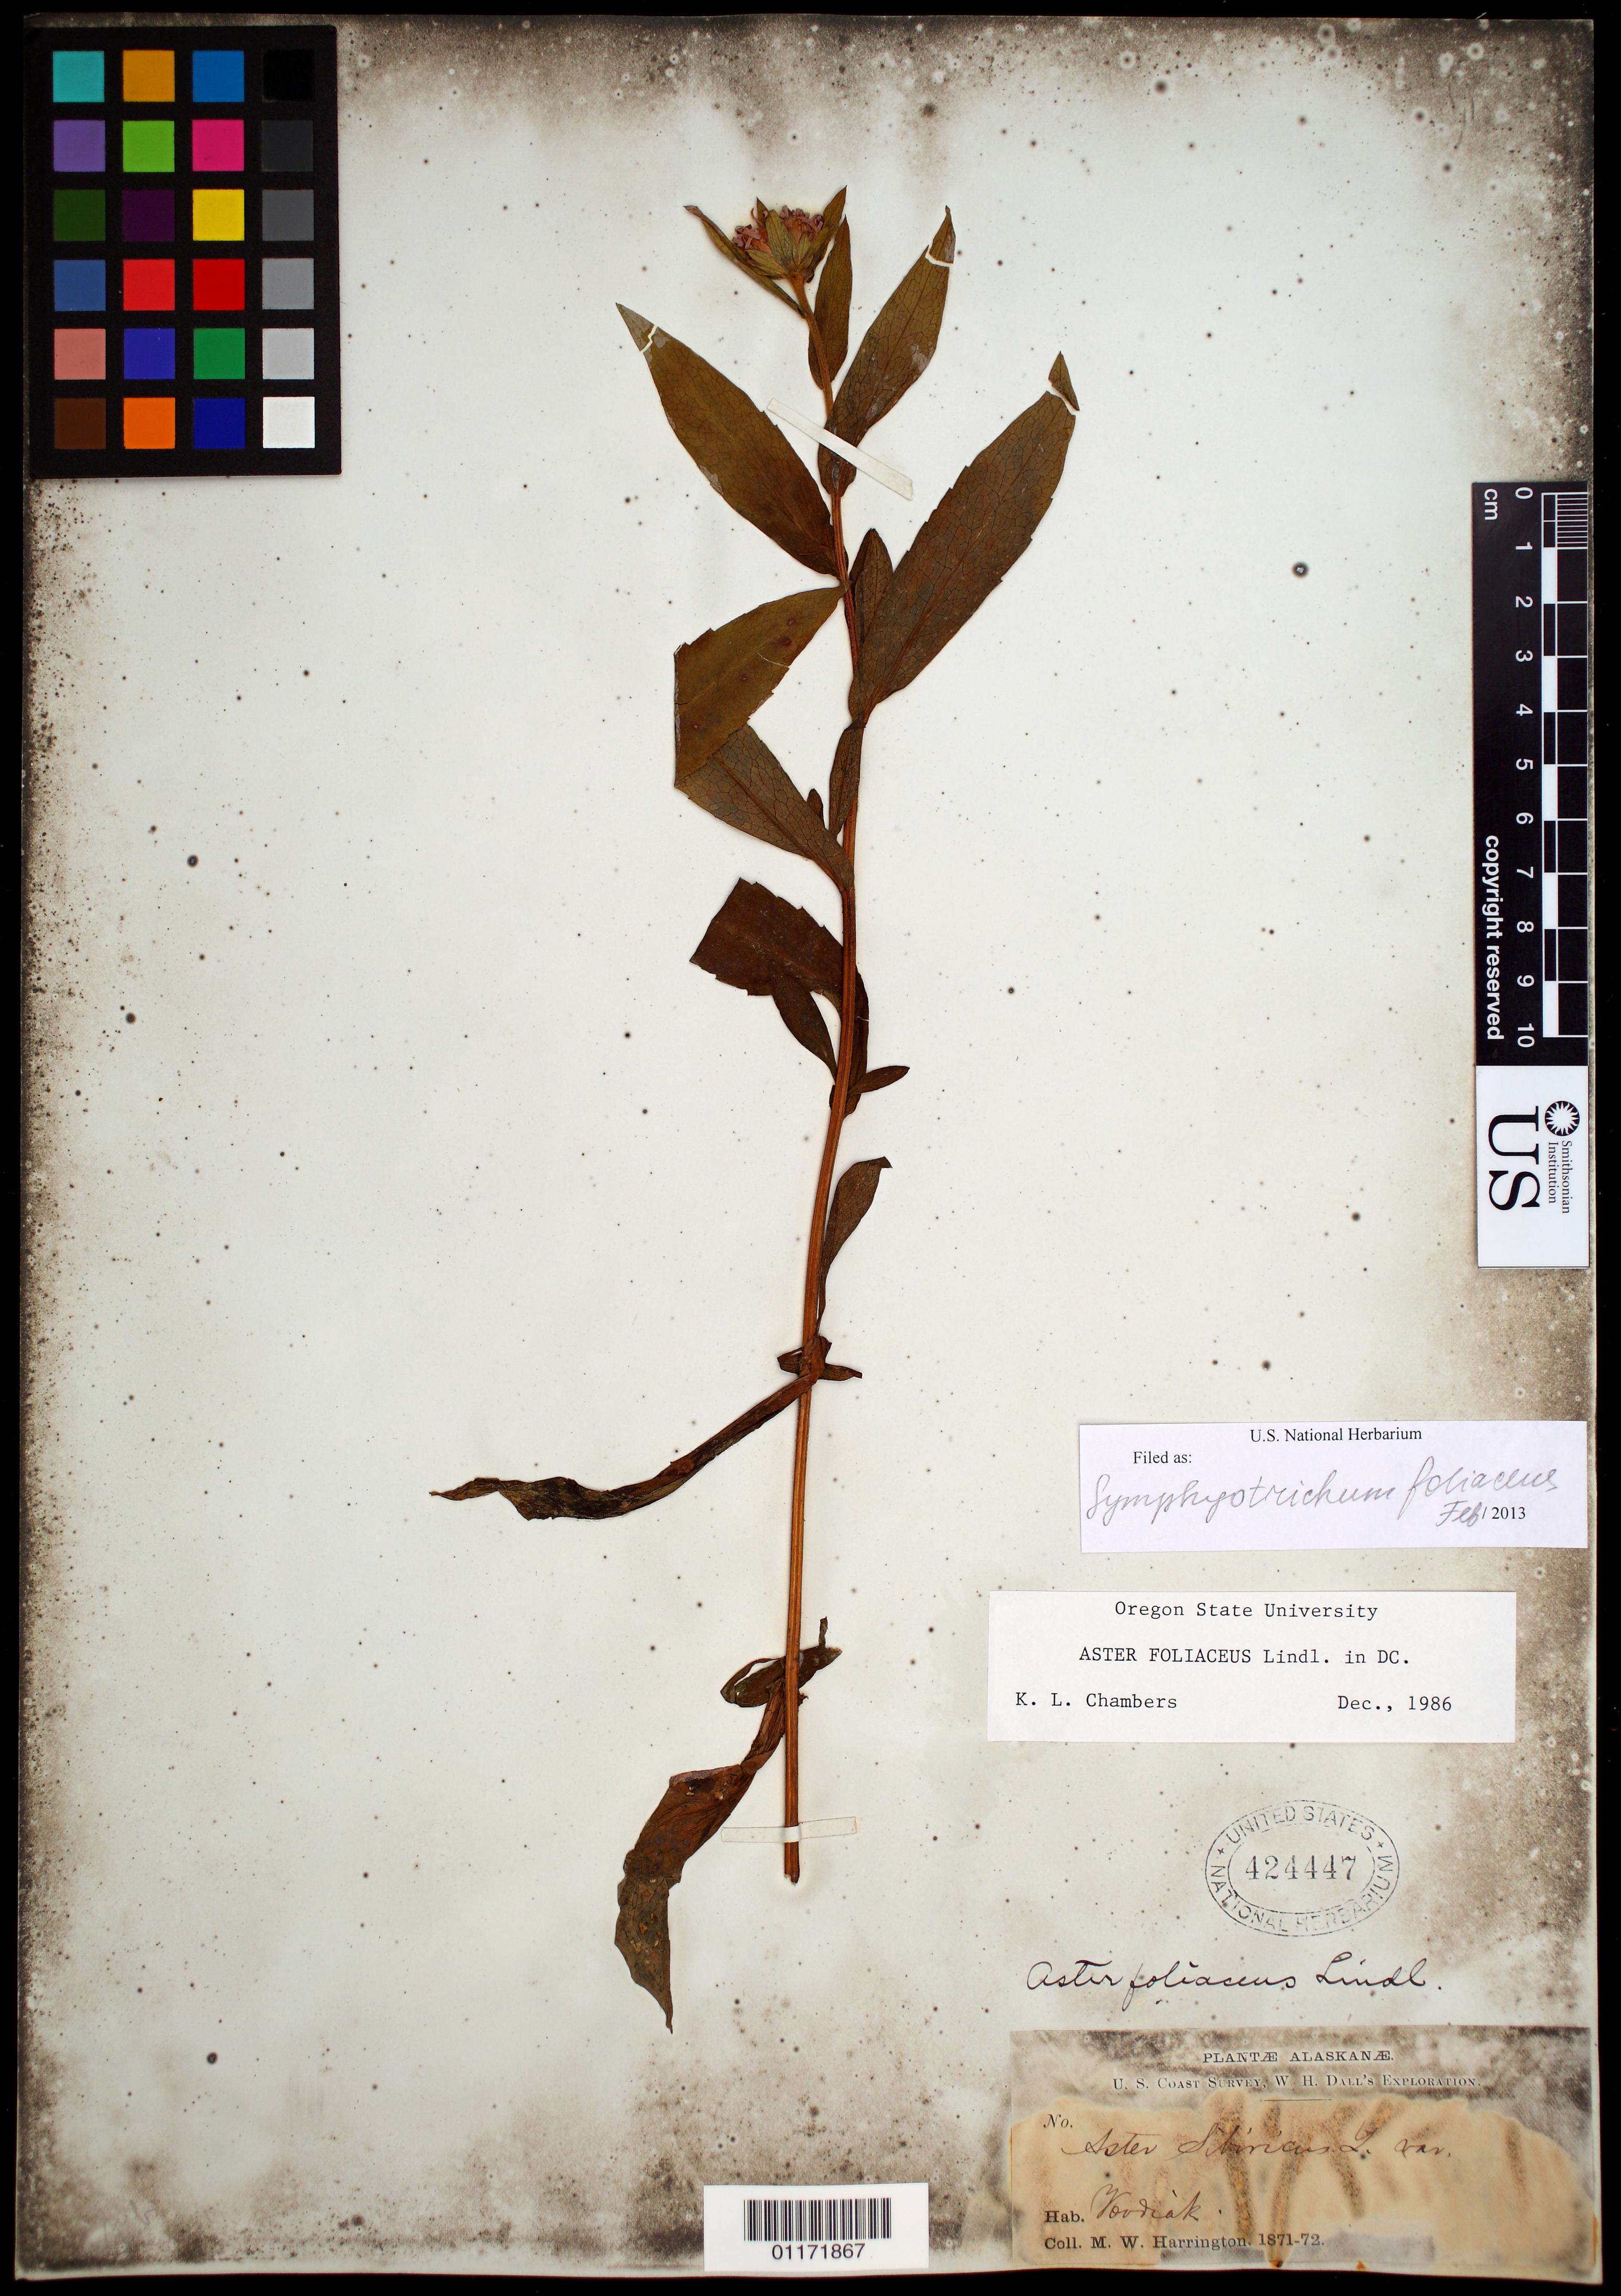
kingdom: Plantae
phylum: Tracheophyta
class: Magnoliopsida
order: Asterales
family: Asteraceae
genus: Symphyotrichum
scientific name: Symphyotrichum foliaceum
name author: (Lindl. ex DC.) G.L. Nesom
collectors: M. W. Harrington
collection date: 1871/1872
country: United States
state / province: Alaska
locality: Kodiak.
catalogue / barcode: US 424447